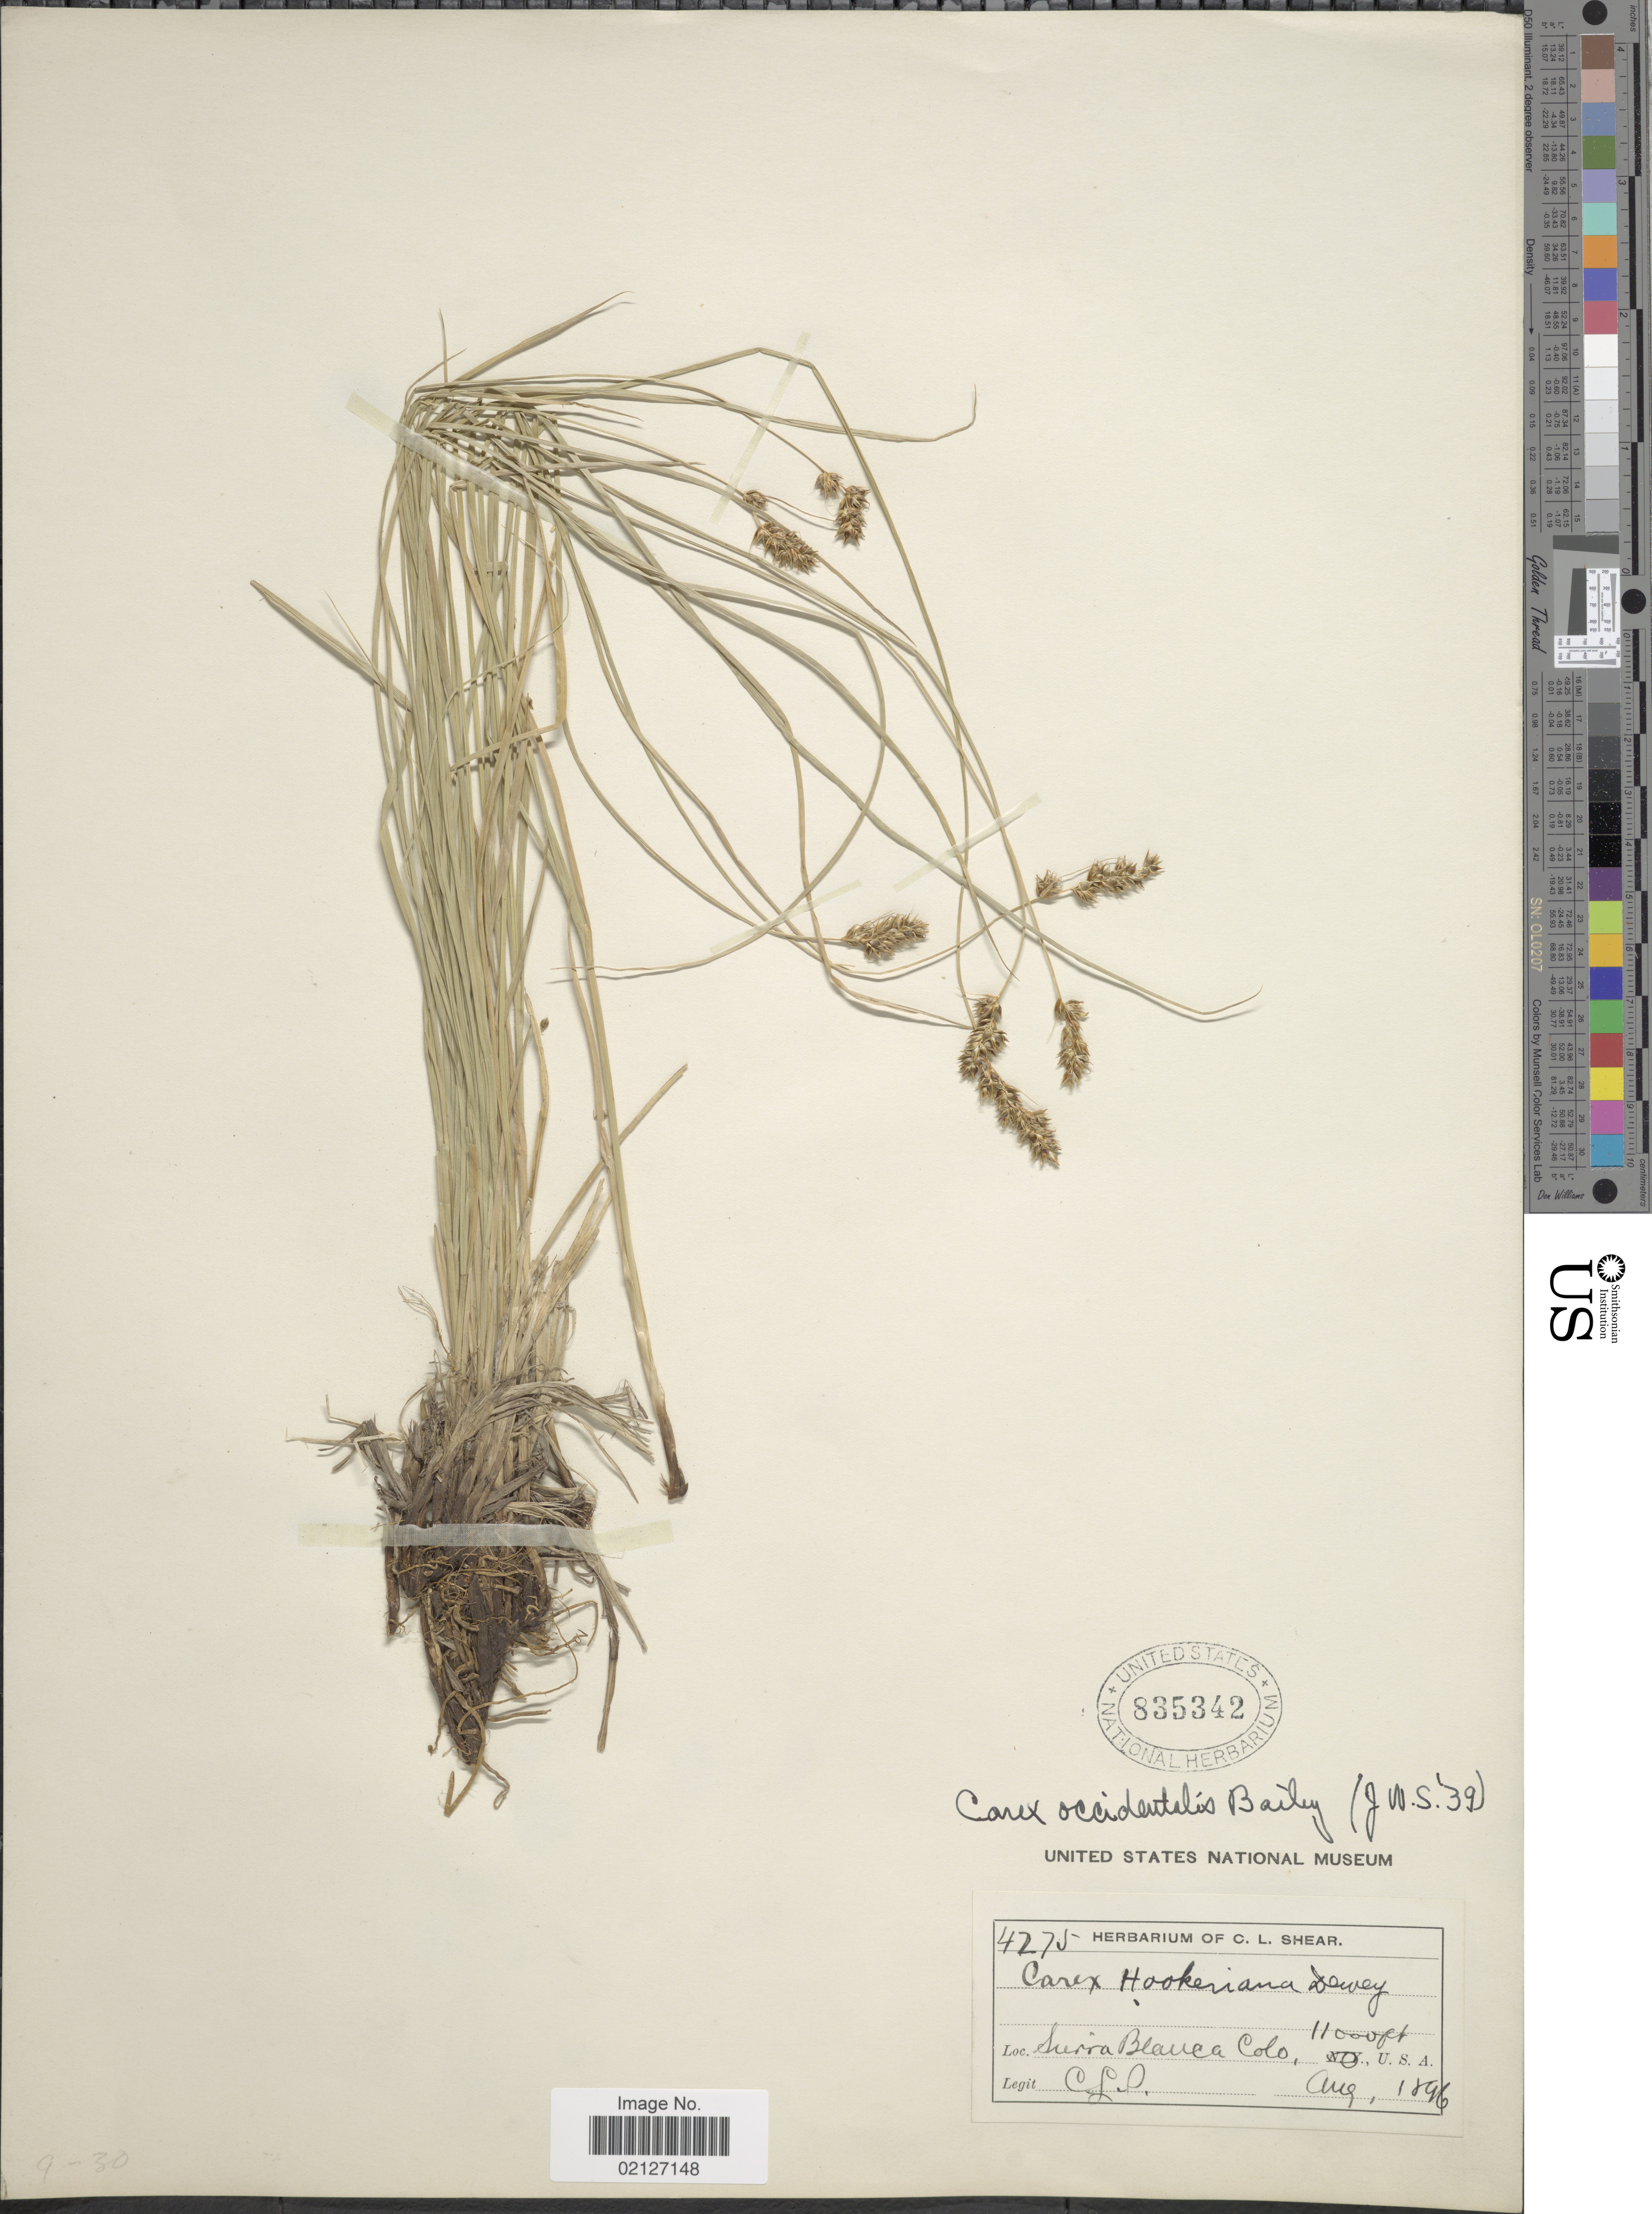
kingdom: Plantae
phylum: Tracheophyta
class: Liliopsida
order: Poales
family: Cyperaceae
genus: Carex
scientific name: Carex occidentalis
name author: L.H. Bailey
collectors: C. L. Shear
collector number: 4275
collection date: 1896-08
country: United States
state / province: Colorado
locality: Sierra Blanca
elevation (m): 3353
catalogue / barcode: US 835342